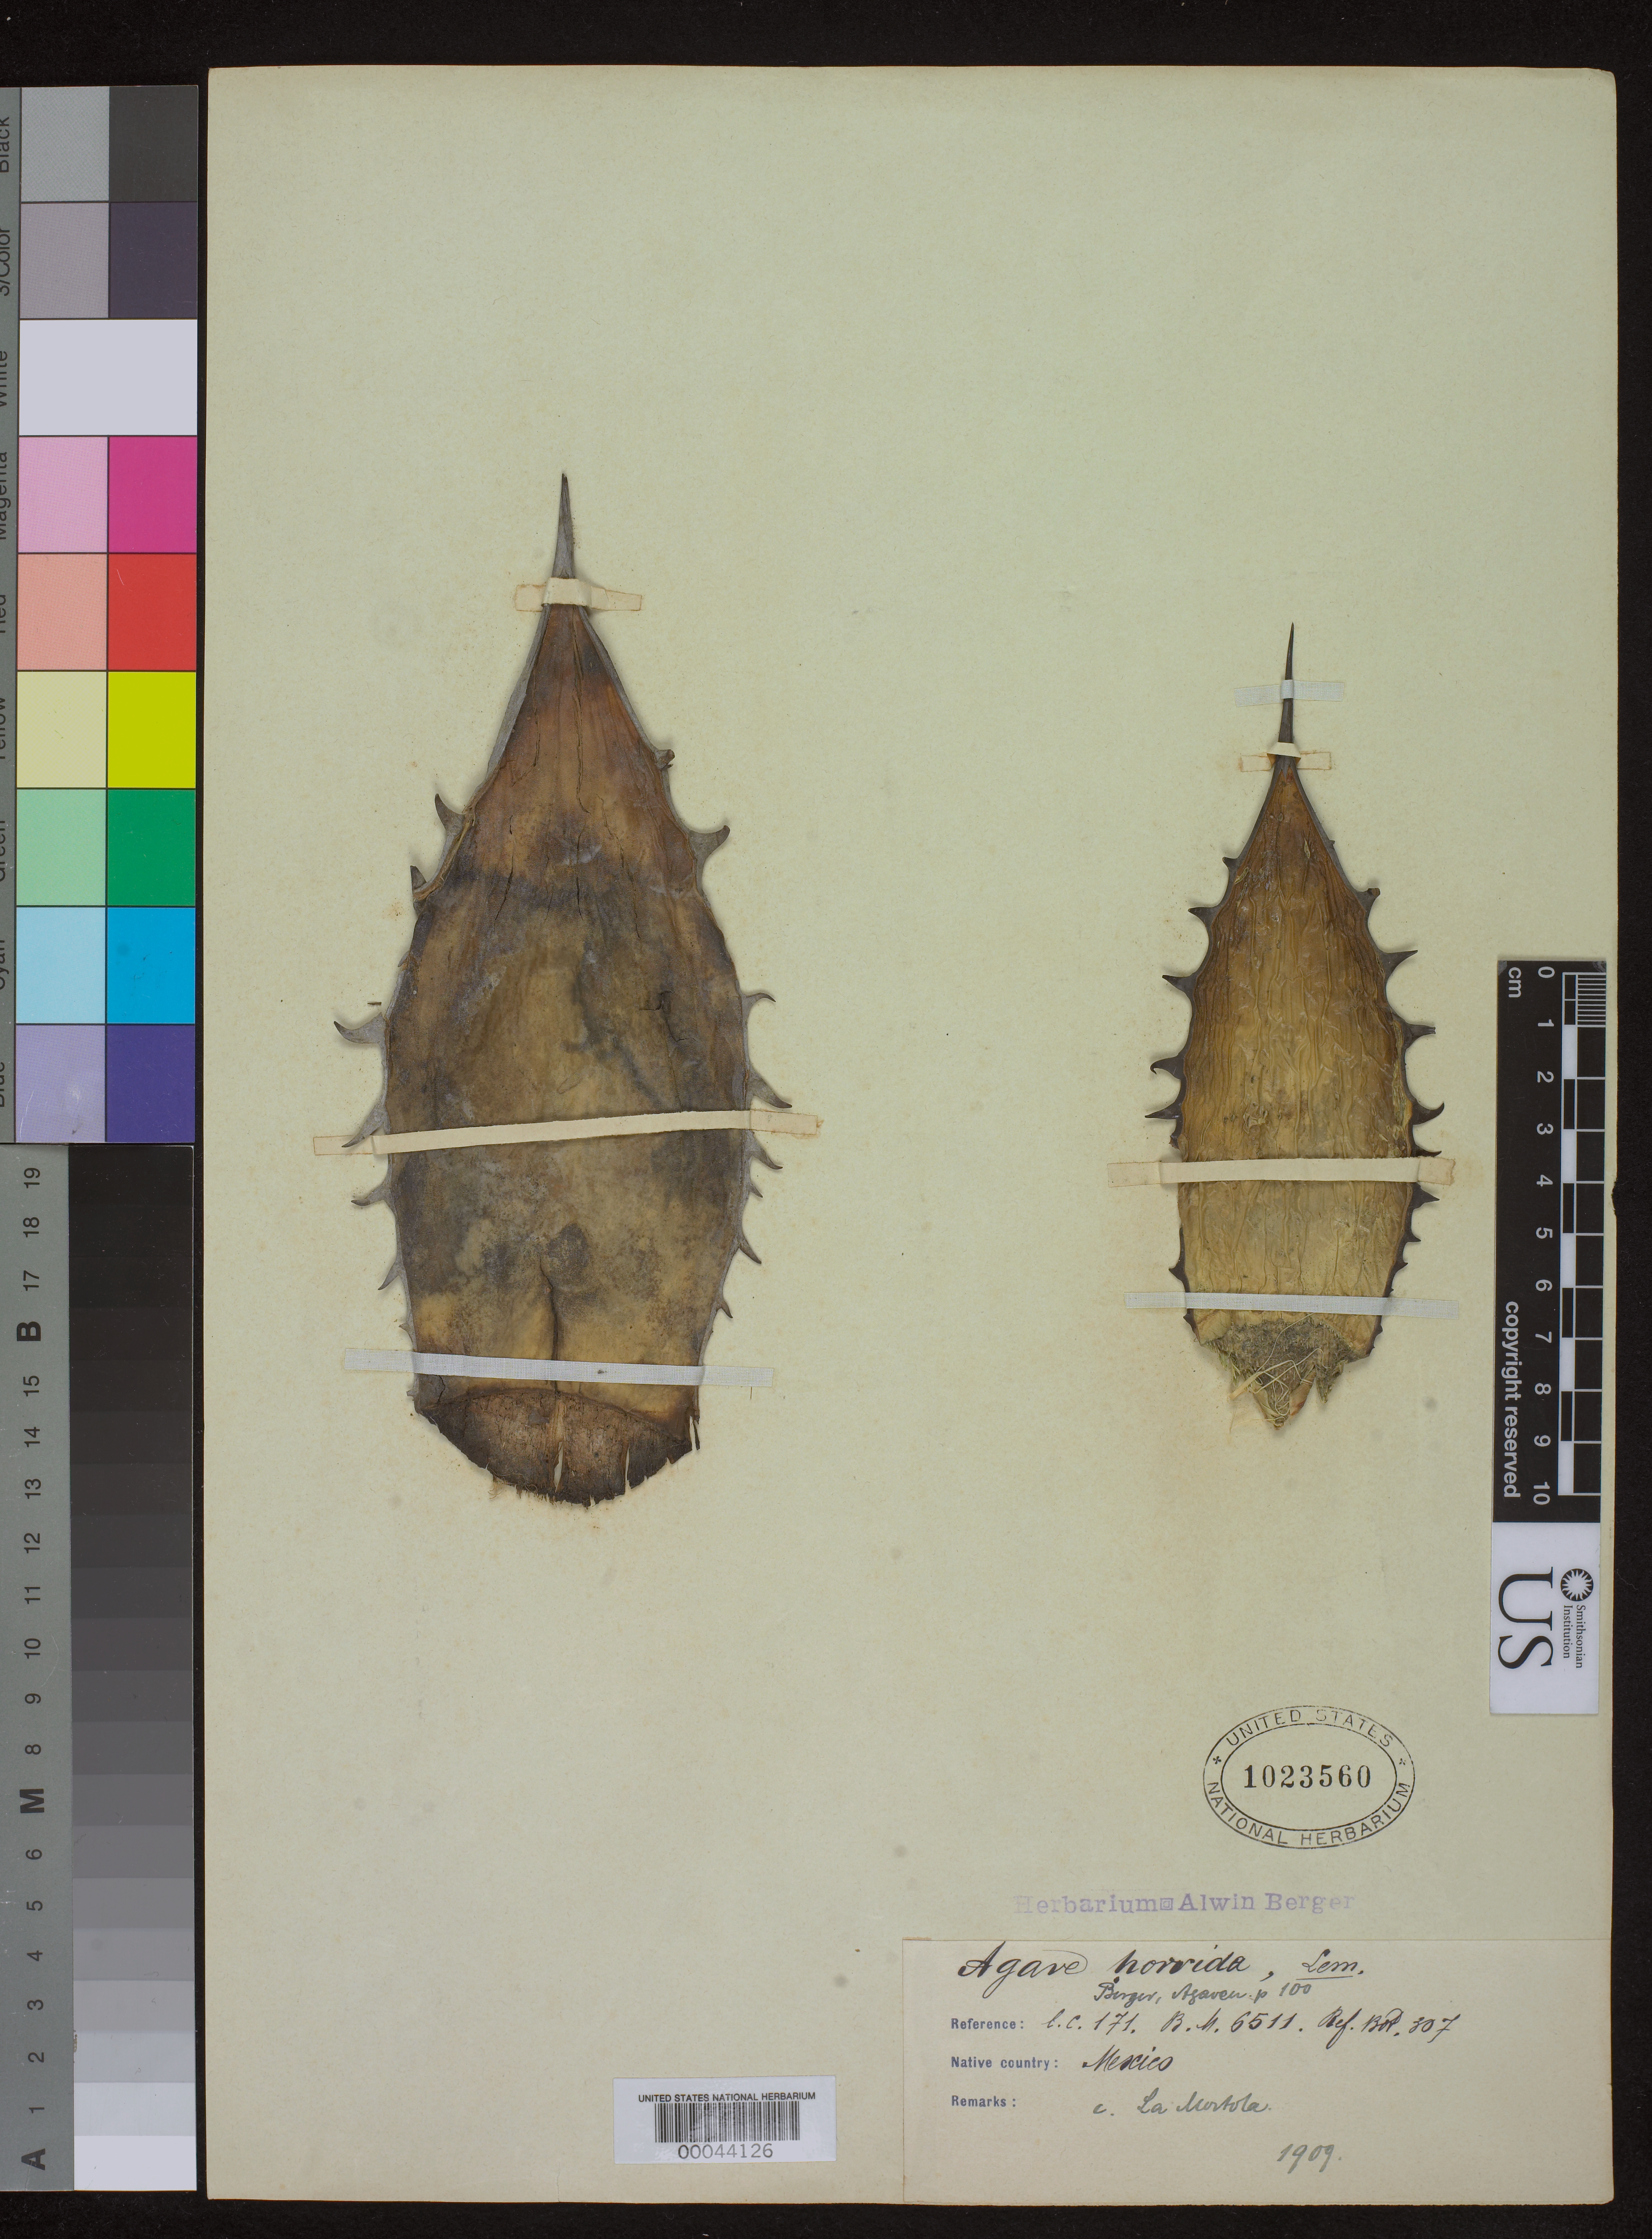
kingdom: Plantae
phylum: Tracheophyta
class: Liliopsida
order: Asparagales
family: Asparagaceae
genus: Agave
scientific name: Agave horrida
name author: Lem. ex Jacobi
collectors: ex herb. A. Berger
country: Mexico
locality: E of Monserrat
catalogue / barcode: US 1023560